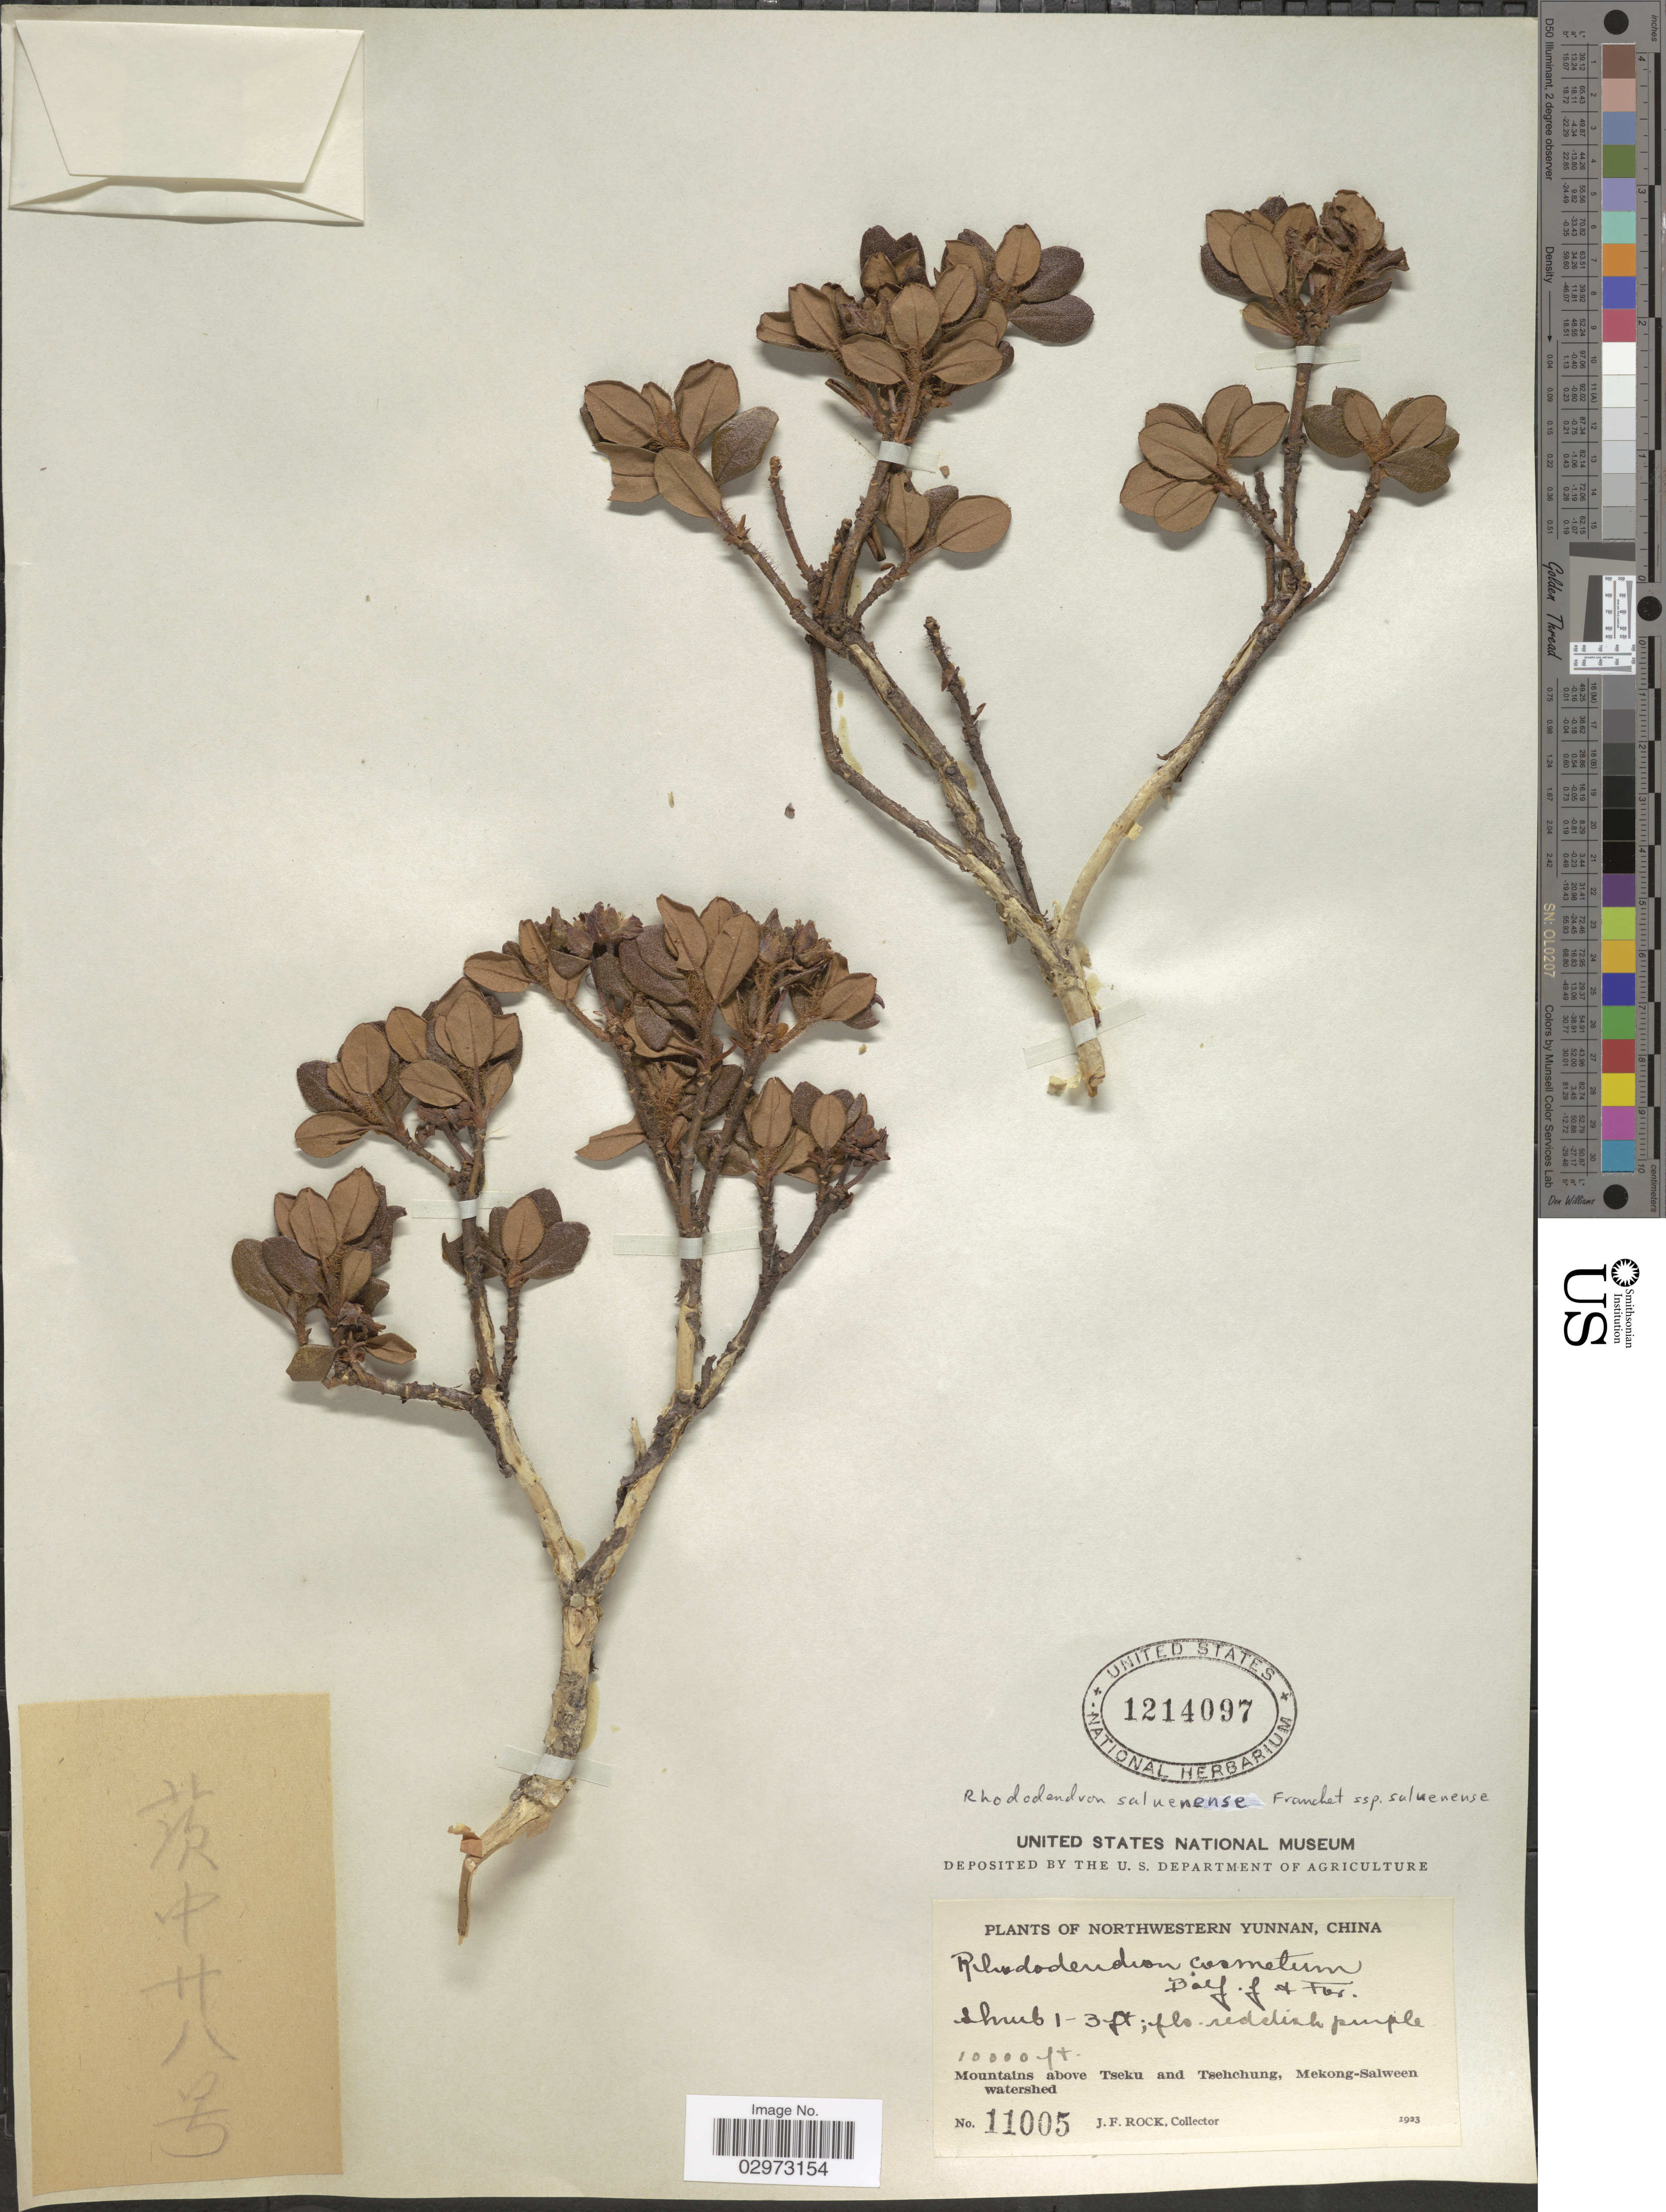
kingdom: Plantae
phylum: Tracheophyta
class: Magnoliopsida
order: Ericales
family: Ericaceae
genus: Rhododendron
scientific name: Rhododendron saluenense subsp. saluenense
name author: Franch.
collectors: J. Rock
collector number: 11005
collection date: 1923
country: China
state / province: Yunnan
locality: Northwestern Yunnan. Mountains above Tseku and Tsehchung, Mekong-Salween watershed.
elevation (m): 3048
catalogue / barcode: US 1214097